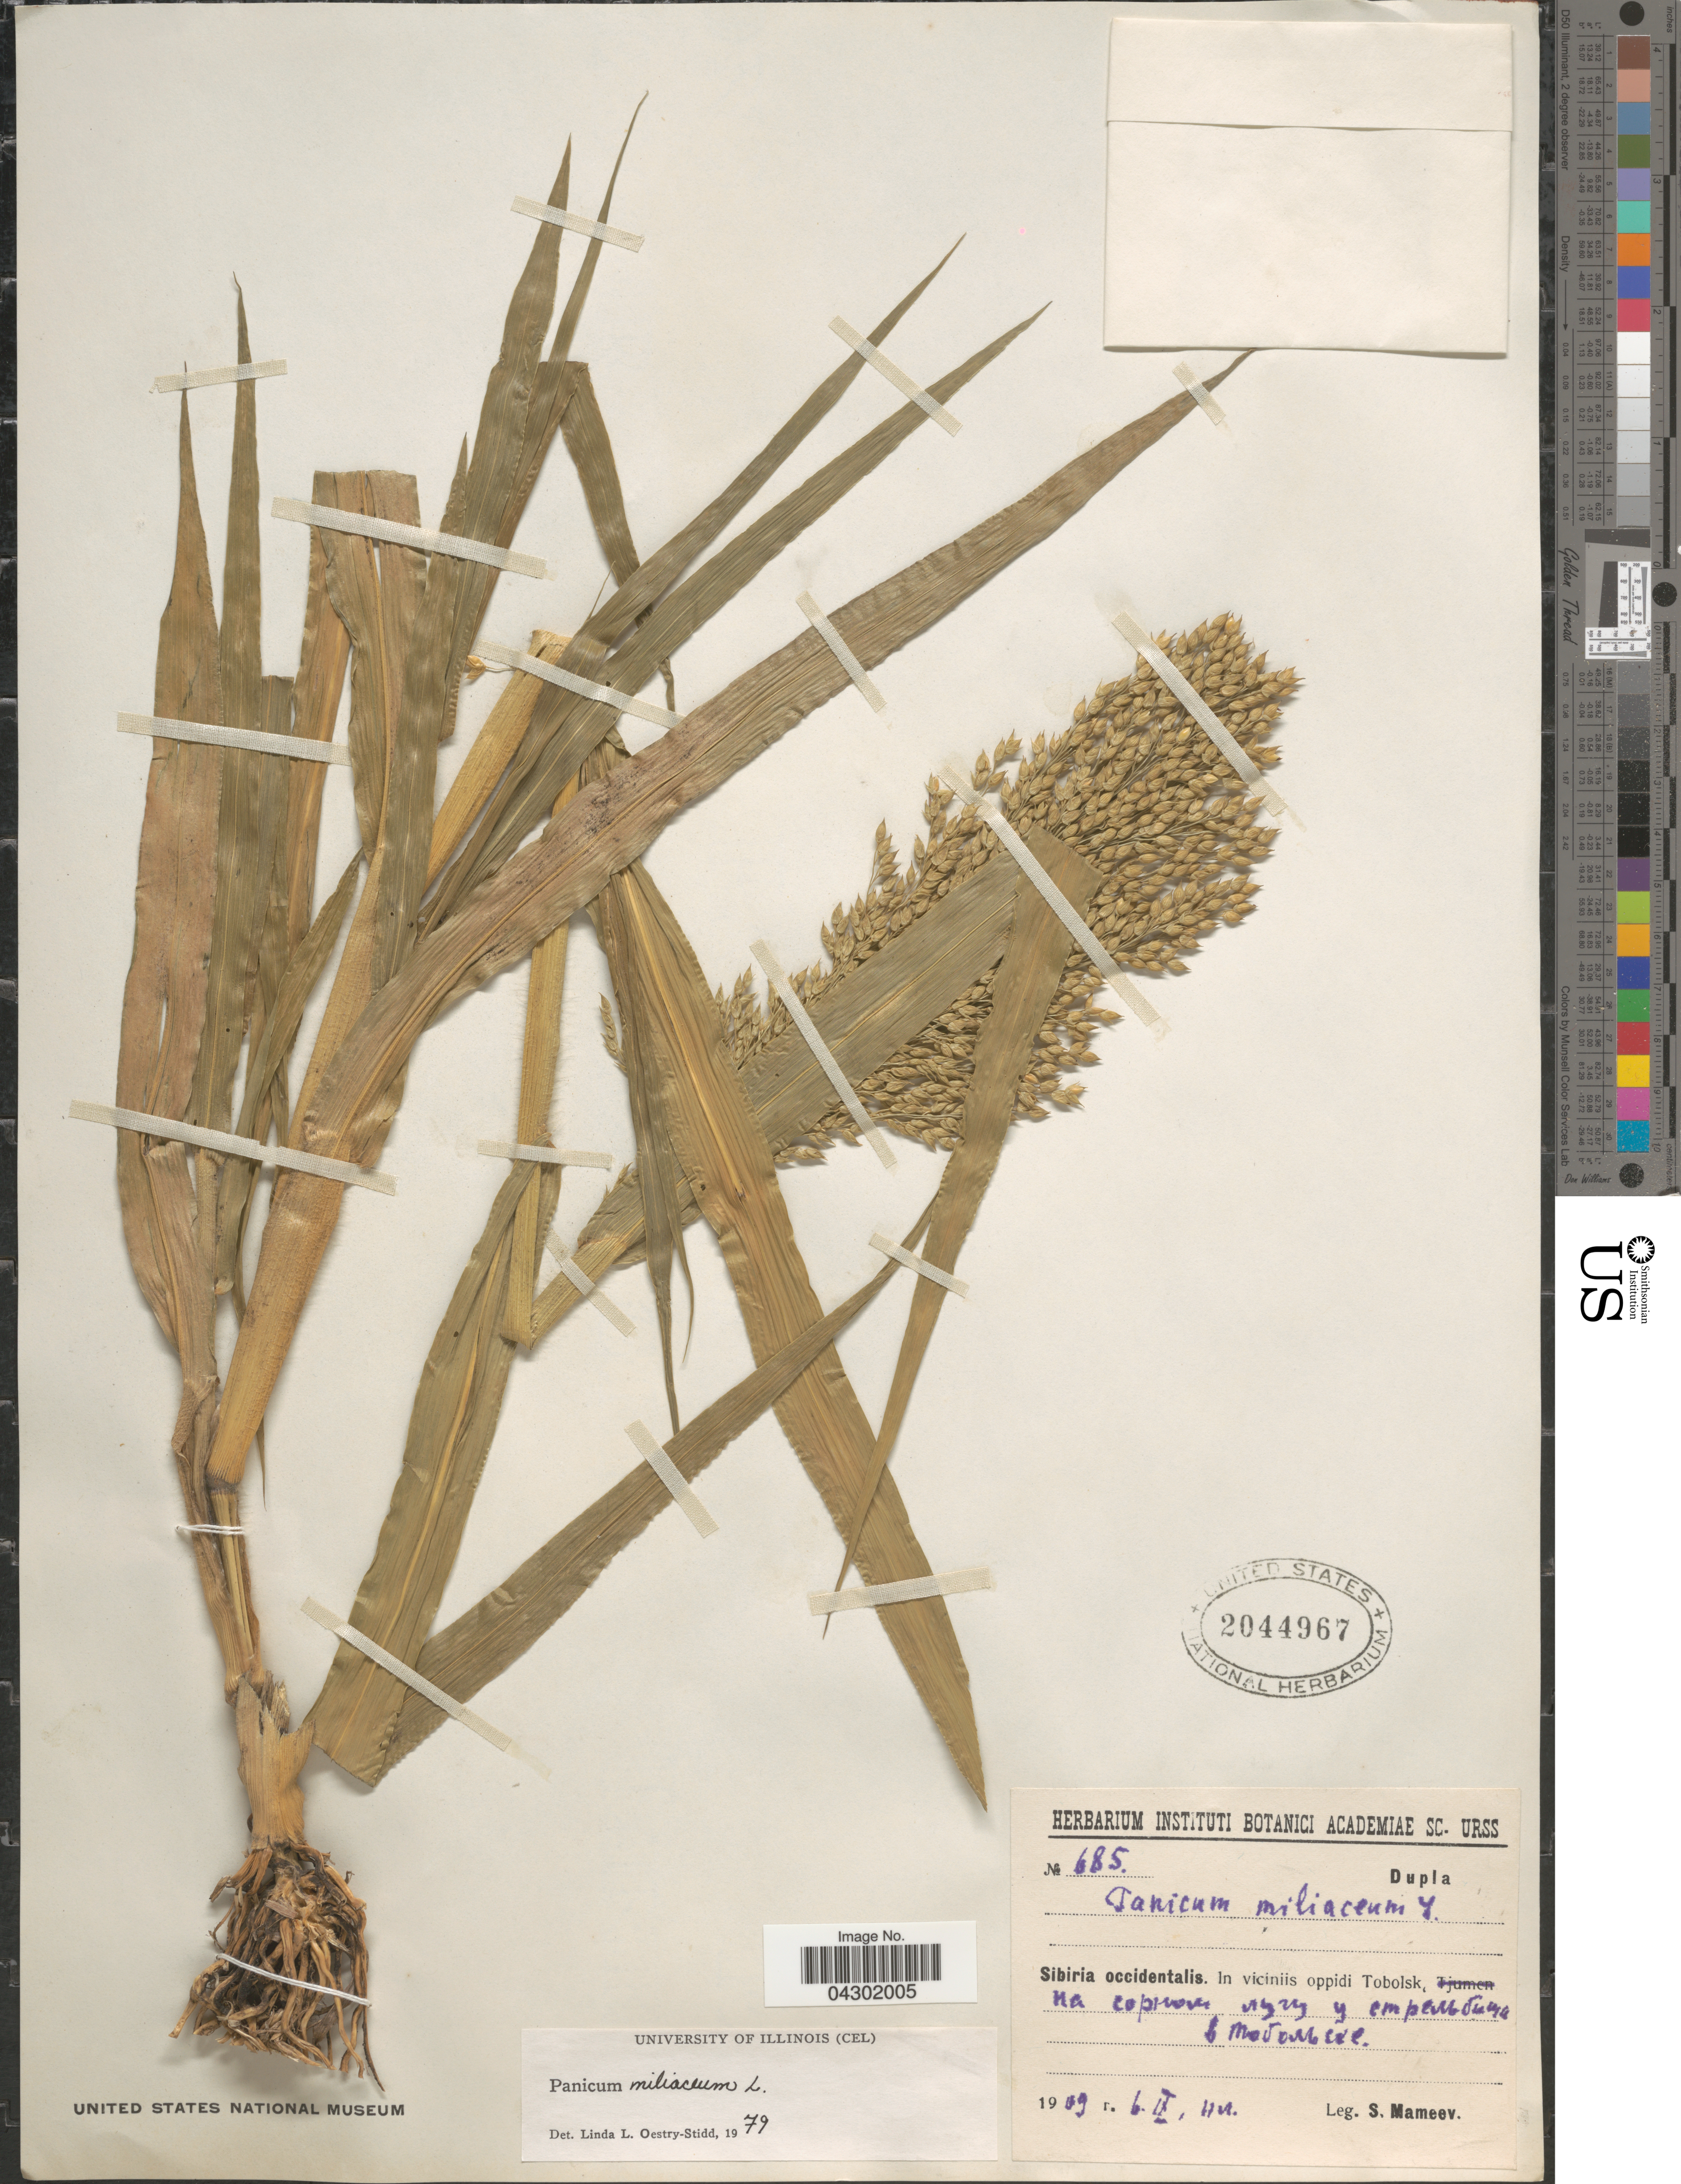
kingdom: Plantae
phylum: Tracheophyta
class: Liliopsida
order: Poales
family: Poaceae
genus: Panicum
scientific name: Panicum miliaceum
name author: L.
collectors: S. Mameev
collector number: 685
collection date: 1909-09-06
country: Russian Federation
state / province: Tyumen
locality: Sibiria occidentalis. In viciniis oppidi Tobolsk, X.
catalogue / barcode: US 2044967